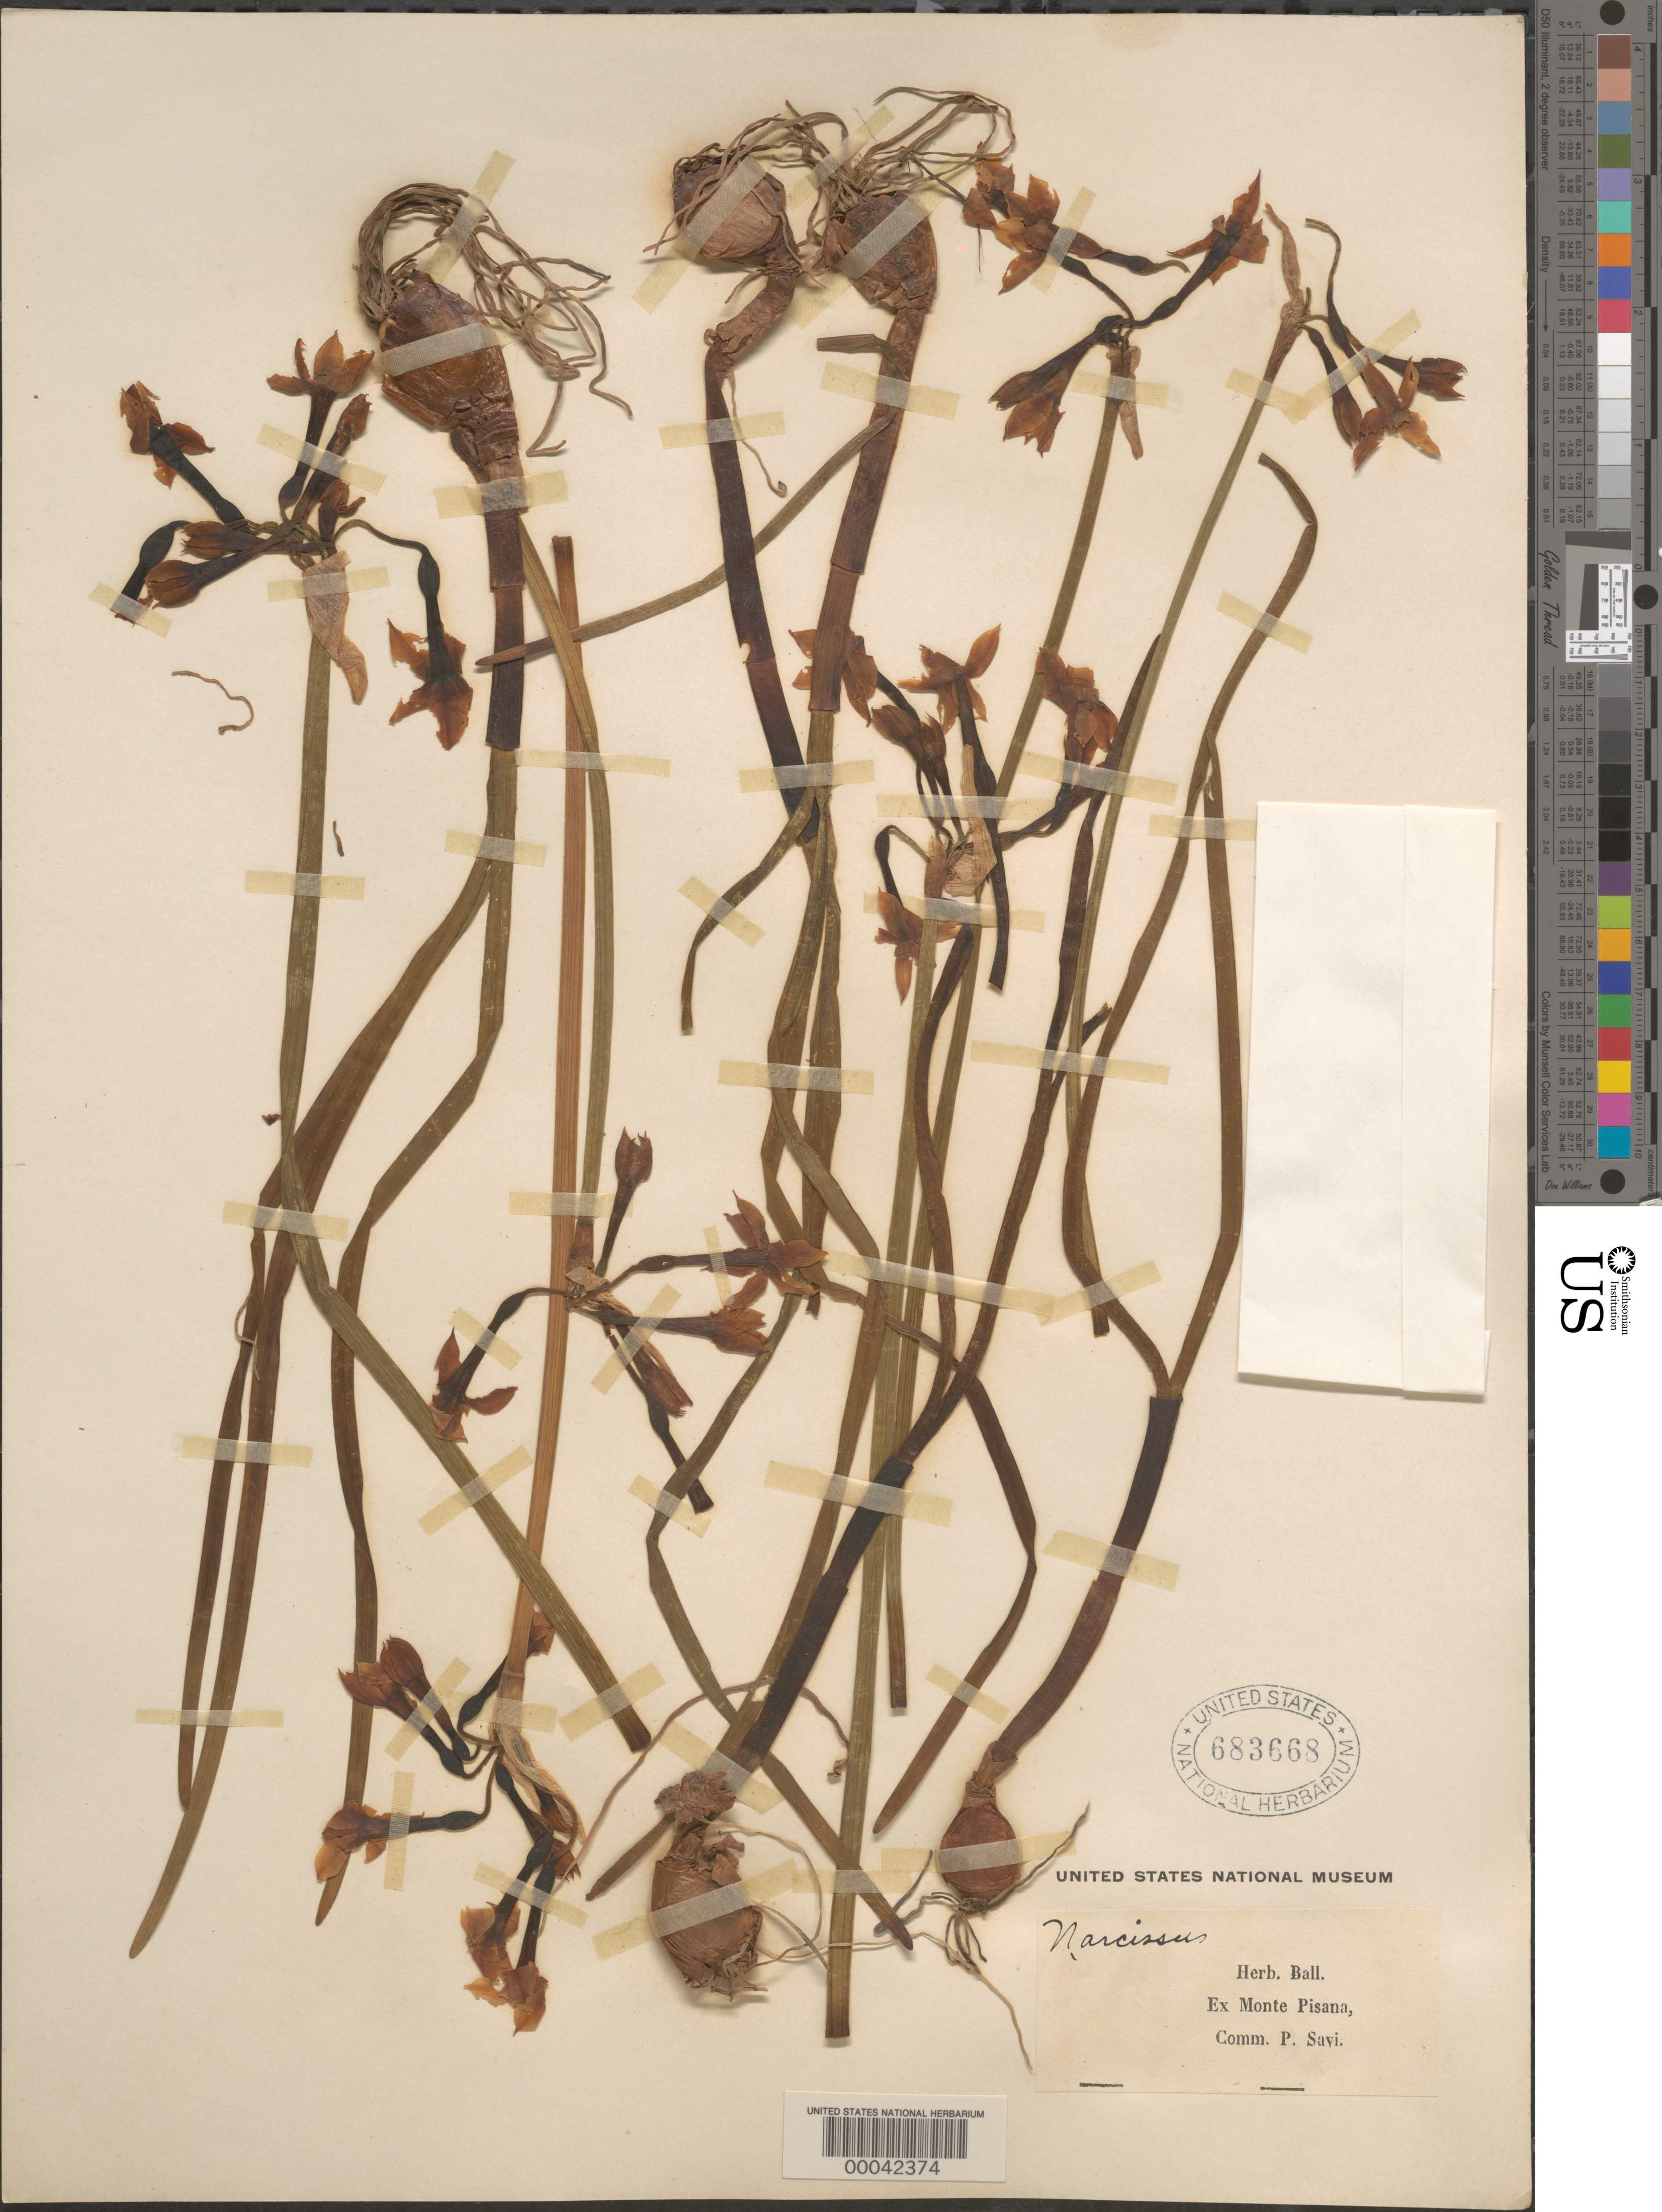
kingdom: Plantae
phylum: Tracheophyta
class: Liliopsida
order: Asparagales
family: Amaryllidaceae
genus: Narcissus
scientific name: Narcissus sp.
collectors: J. Ball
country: Italy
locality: Monte pisana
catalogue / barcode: US 683668